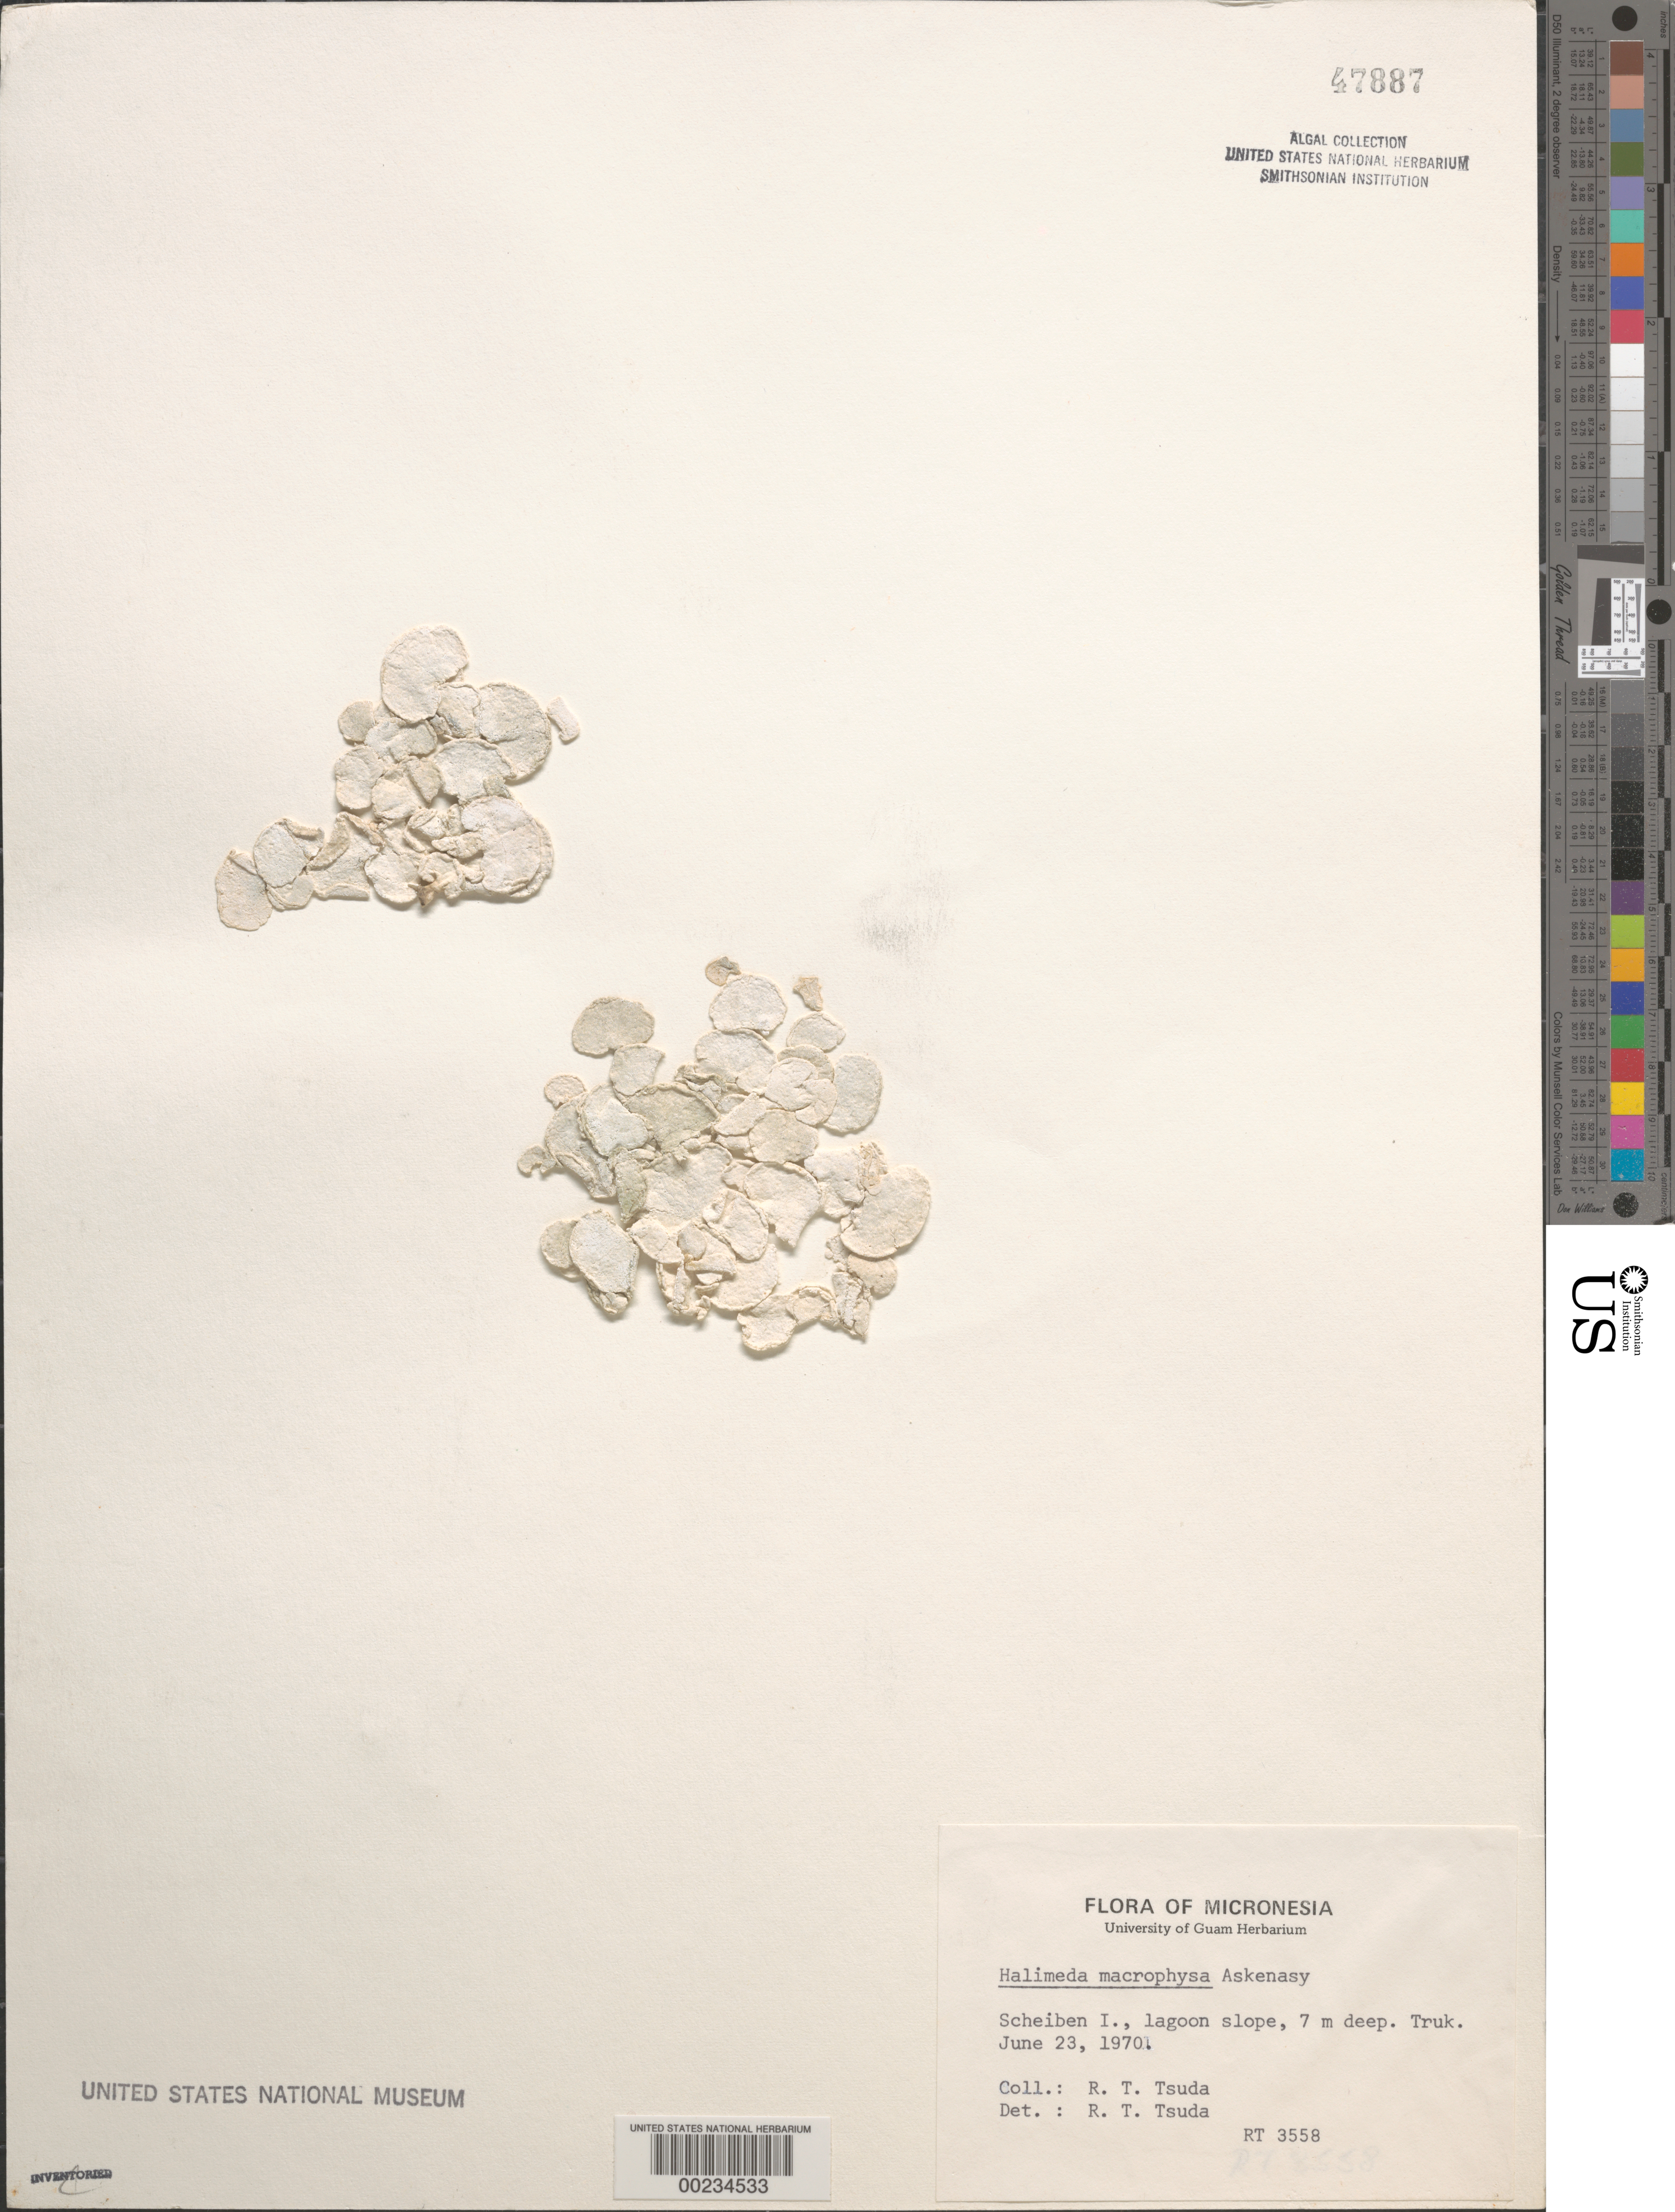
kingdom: Plantae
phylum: Chlorophyta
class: Ulvophyceae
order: Bryopsidales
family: Halimedaceae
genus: Halimeda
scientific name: Halimeda macrophysa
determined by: Tsuda, R. T.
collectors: R. Tsuda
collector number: Rt 3558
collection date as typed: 23 Jun 1970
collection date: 1970-06-23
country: Micronesia, Federated States of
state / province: Truk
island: Truk (Chuuk) Is.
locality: Scheiben Islet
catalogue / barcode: US 47887